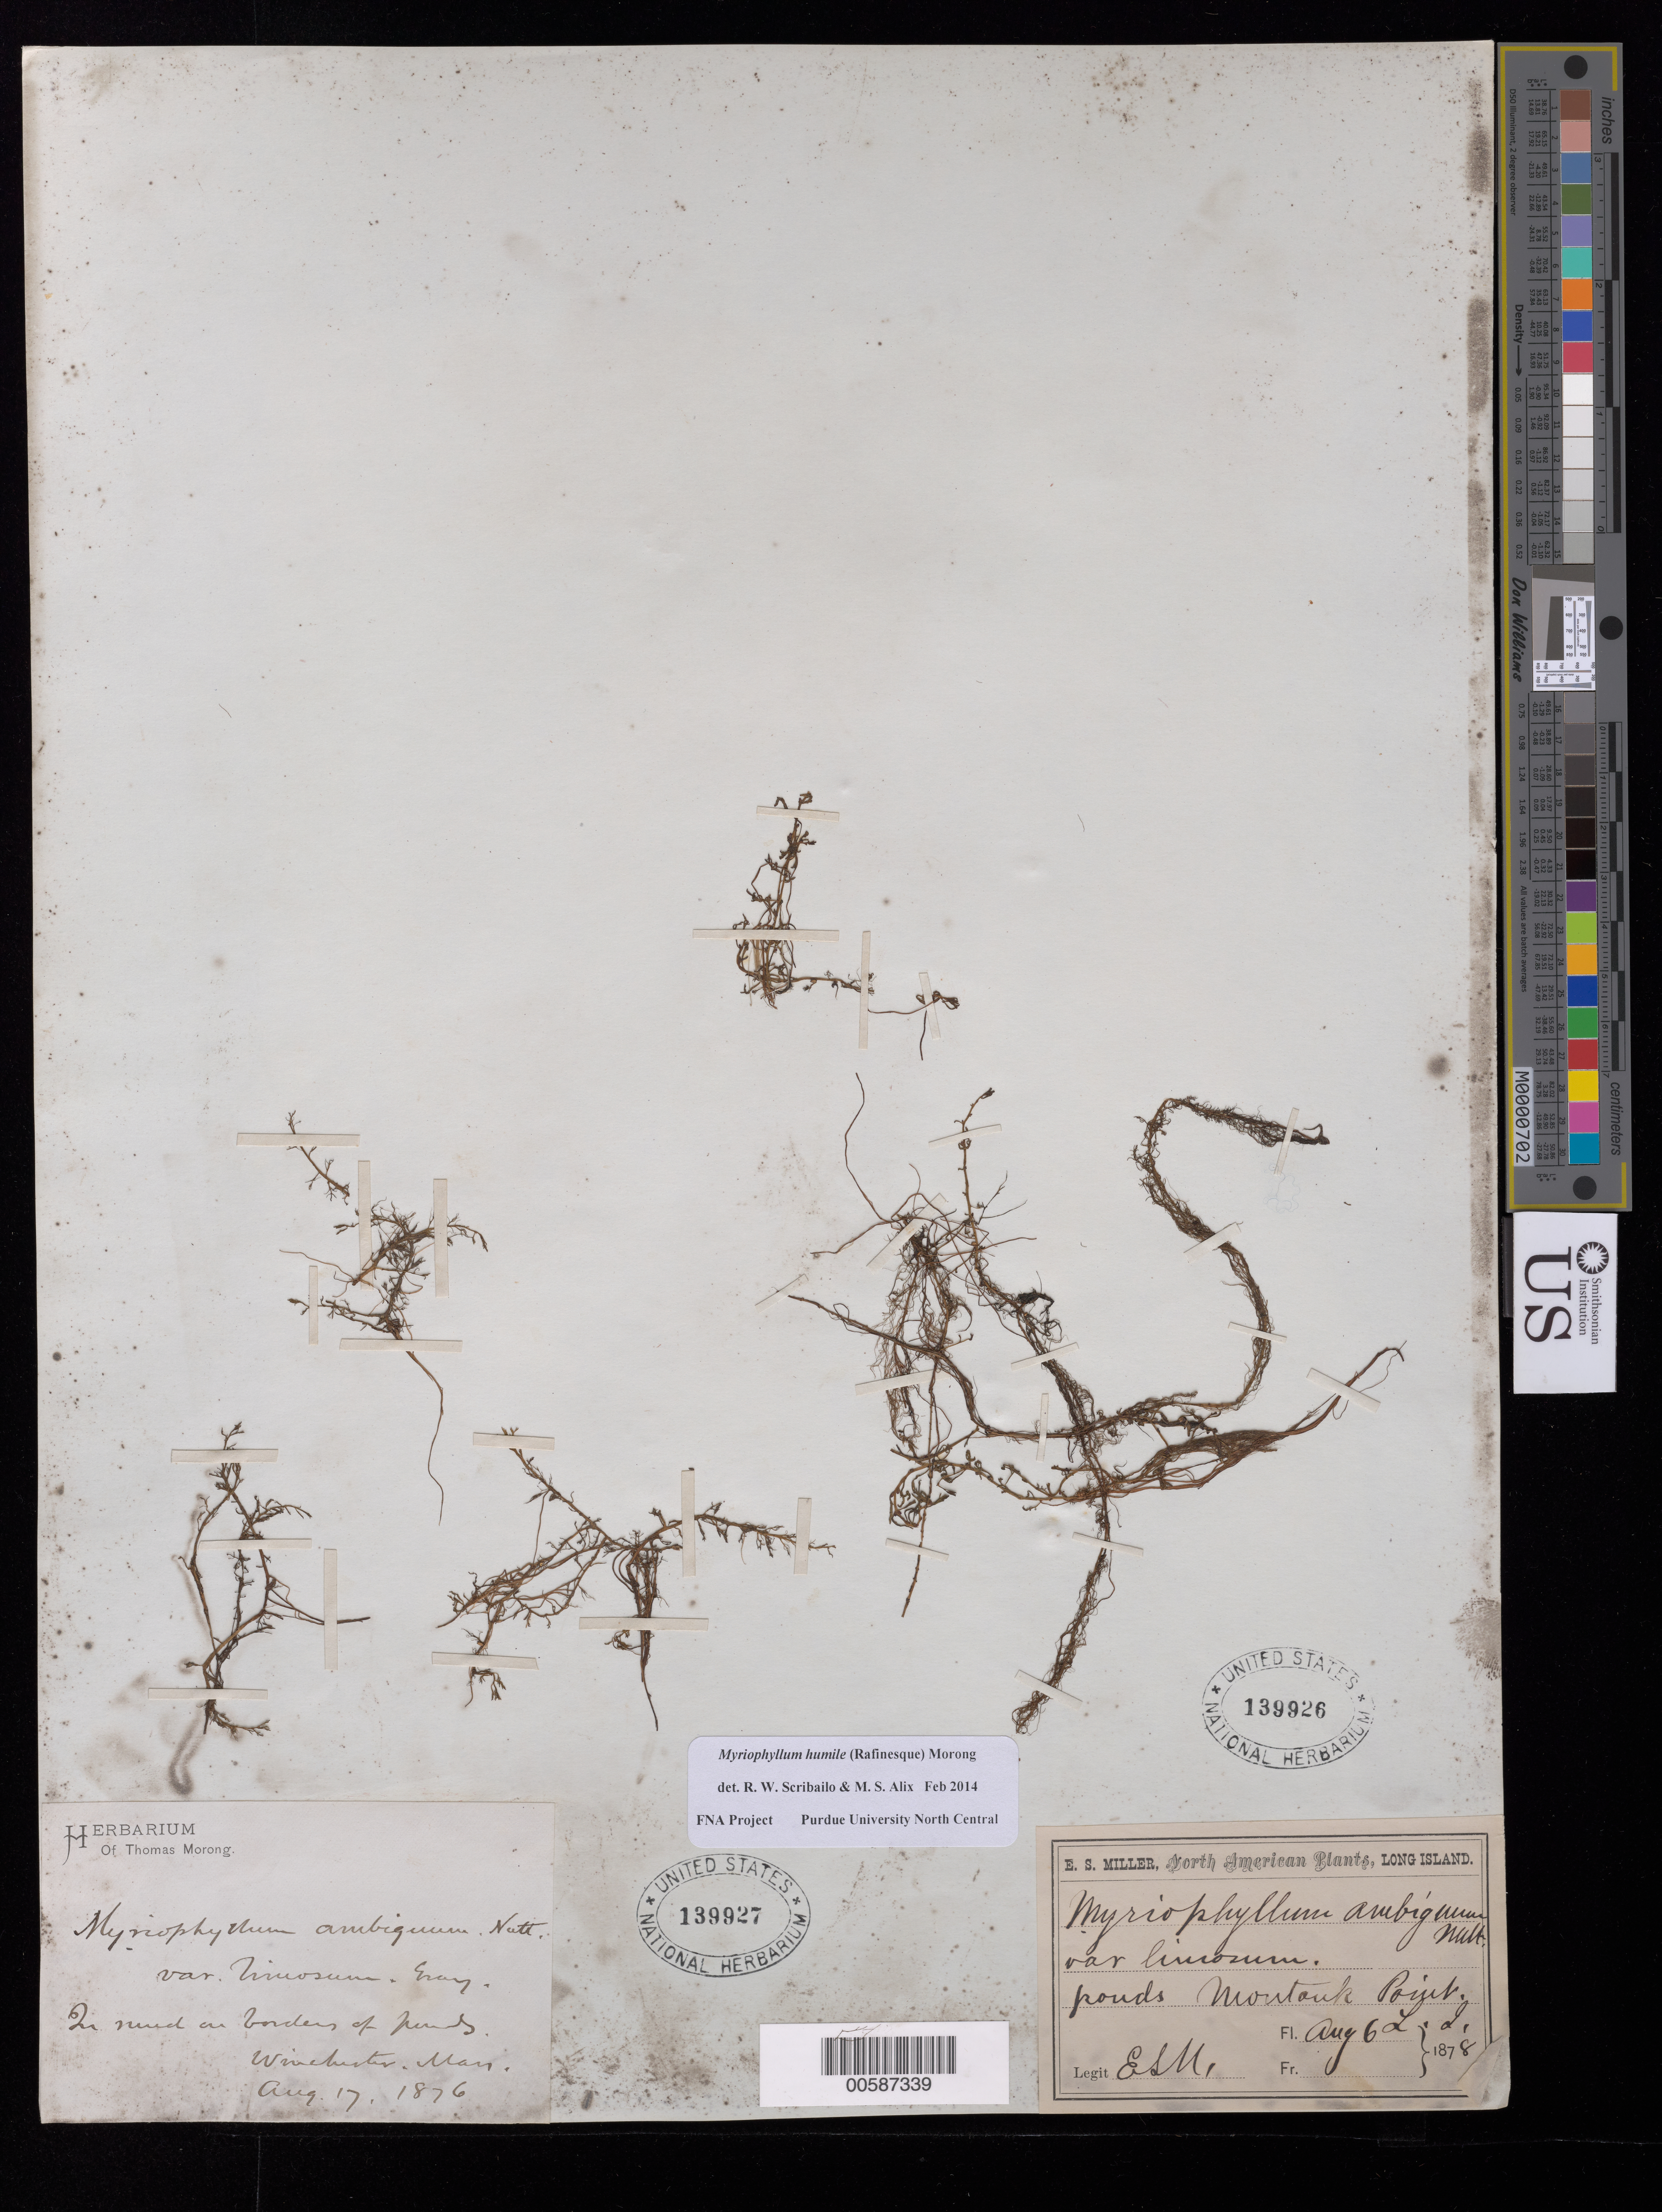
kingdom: Plantae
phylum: Tracheophyta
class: Magnoliopsida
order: Saxifragales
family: Haloragaceae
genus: Myriophyllum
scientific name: Myriophyllum humile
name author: (Raf.) Morong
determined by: Scribailo, R. W.; Alix, M. S.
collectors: E. S. Miller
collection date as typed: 06 Aug 1878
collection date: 1878-08-06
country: United States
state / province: New York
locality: Montank Point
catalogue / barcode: US 139927